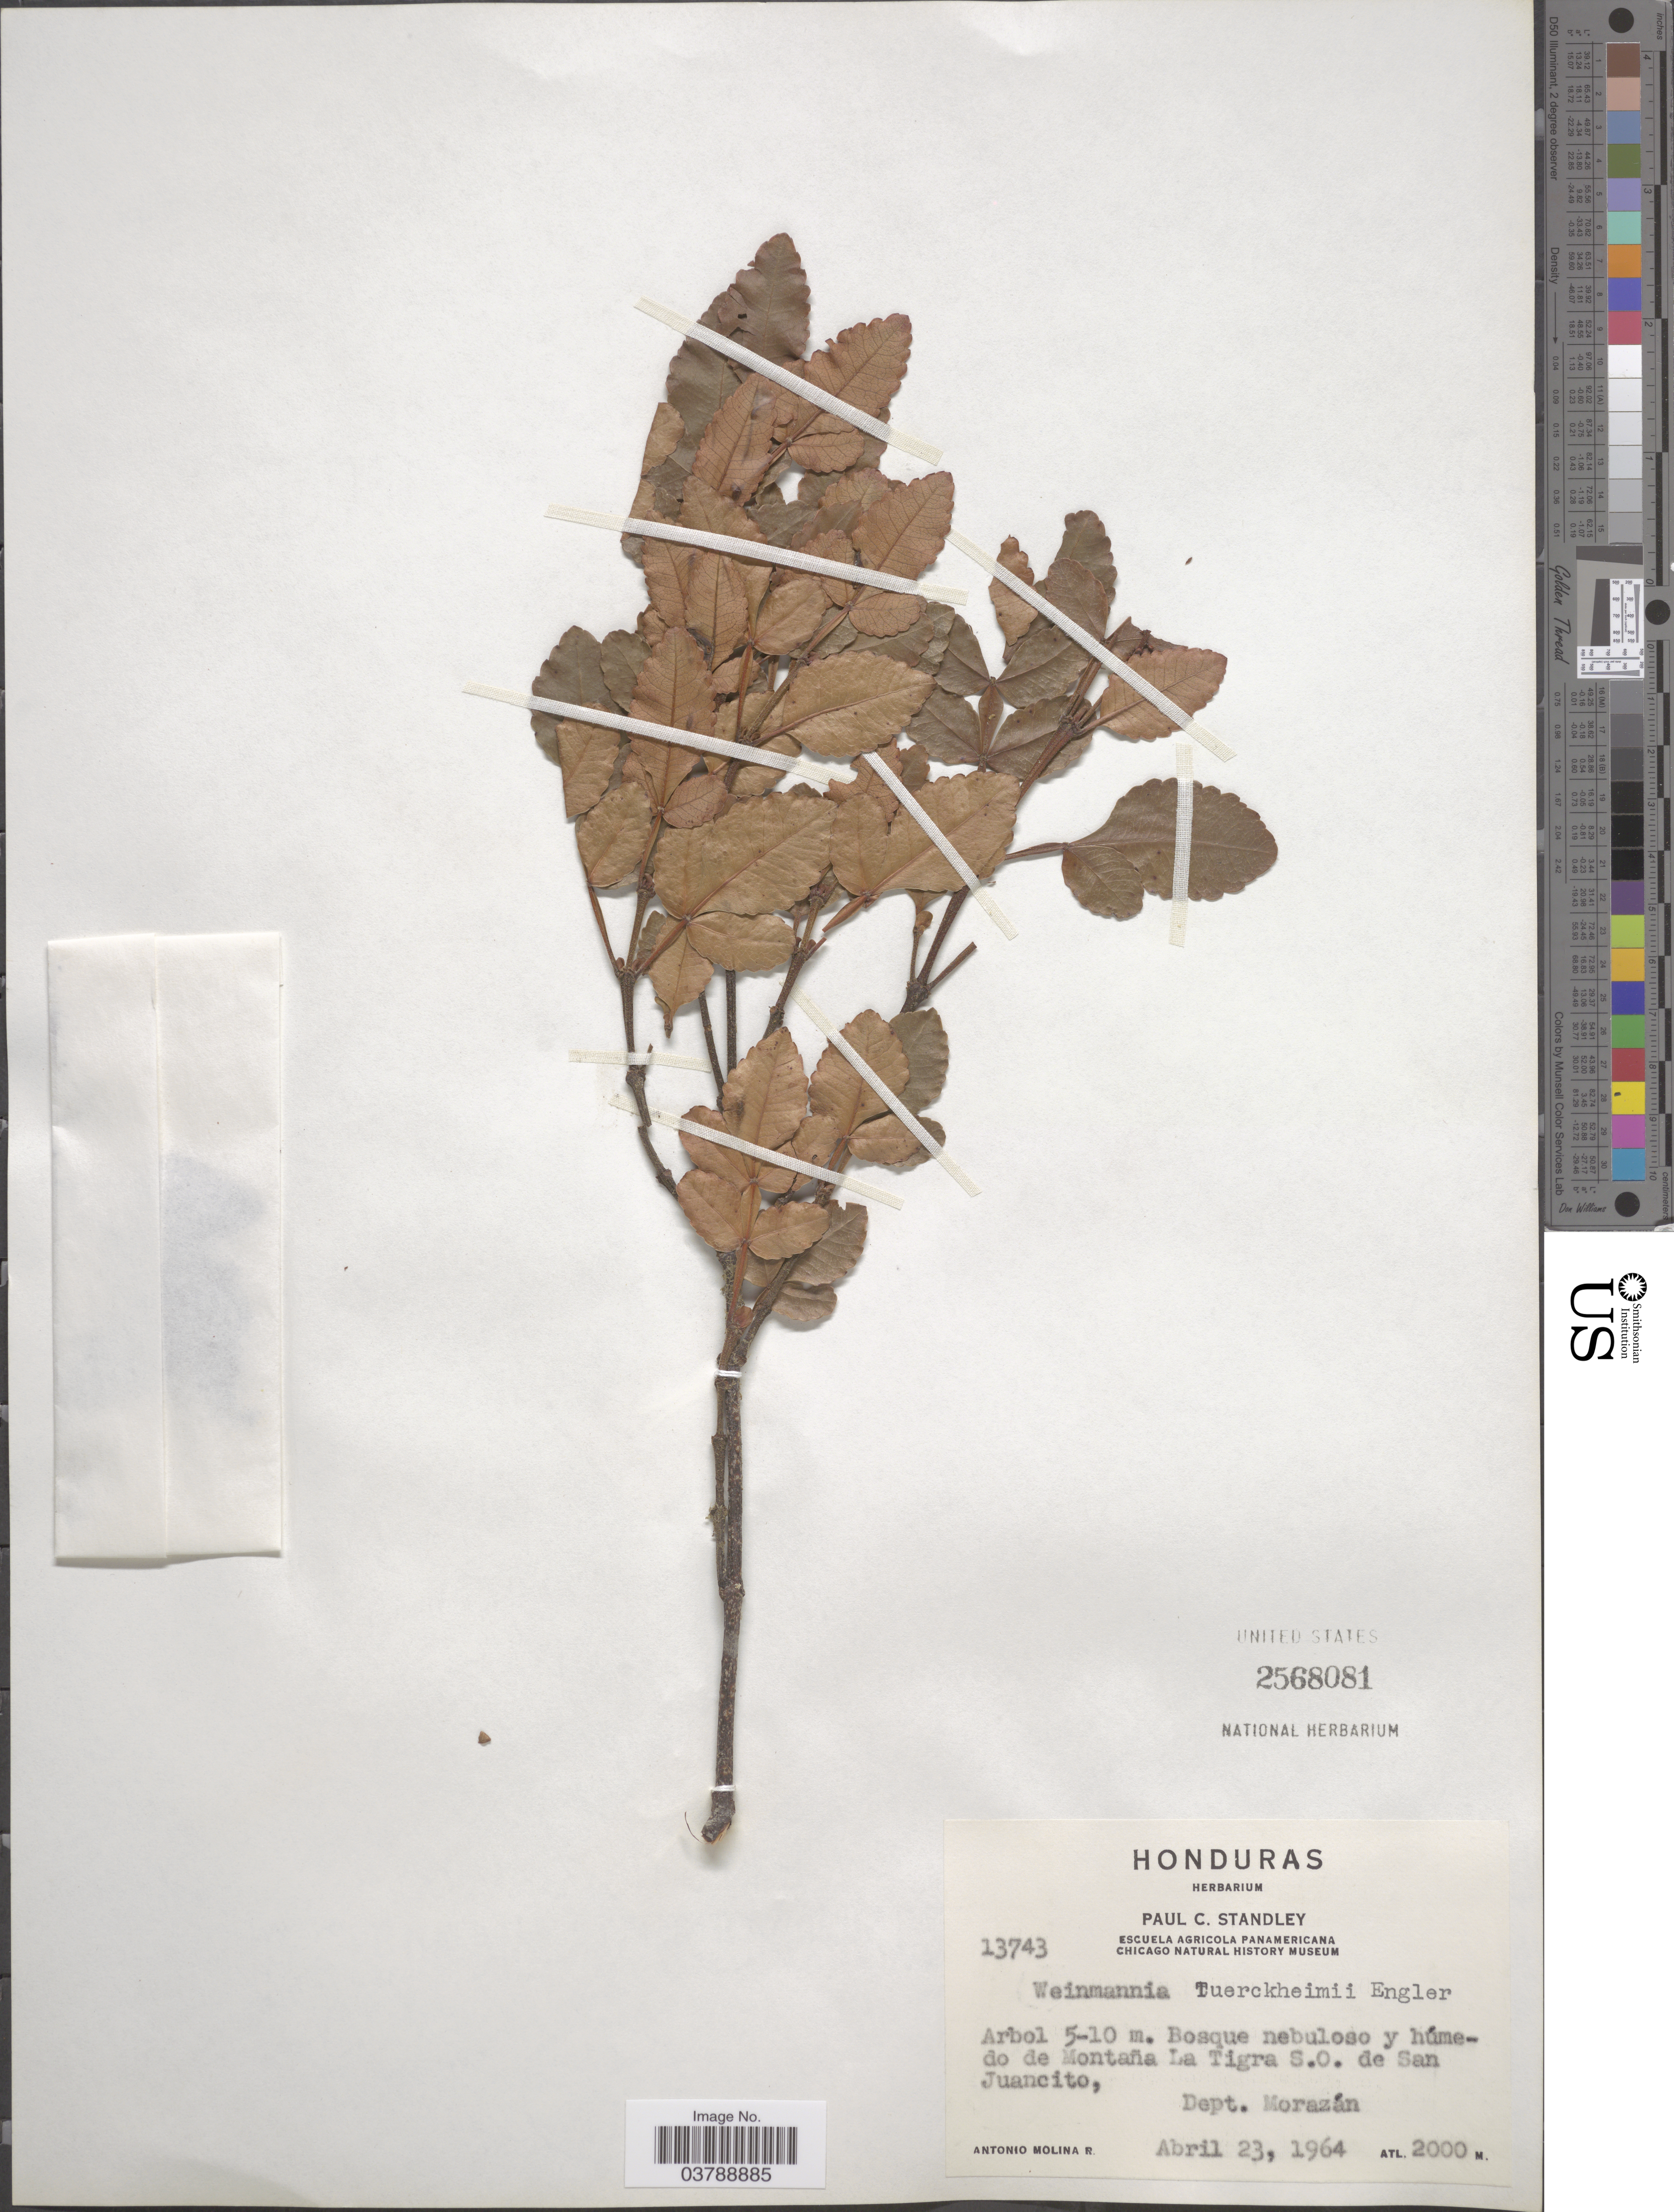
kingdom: Plantae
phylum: Tracheophyta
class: Magnoliopsida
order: Oxalidales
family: Cunoniaceae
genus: Weinmannia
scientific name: Weinmannia tuerckheimeii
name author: Engl.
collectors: A. Molina R.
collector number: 13743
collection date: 1964-04-23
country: Honduras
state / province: Fco. Morazán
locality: Montaña La Tigra S. O. de San Juancito, Dept. Morazán.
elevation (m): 2000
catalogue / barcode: US 2568081